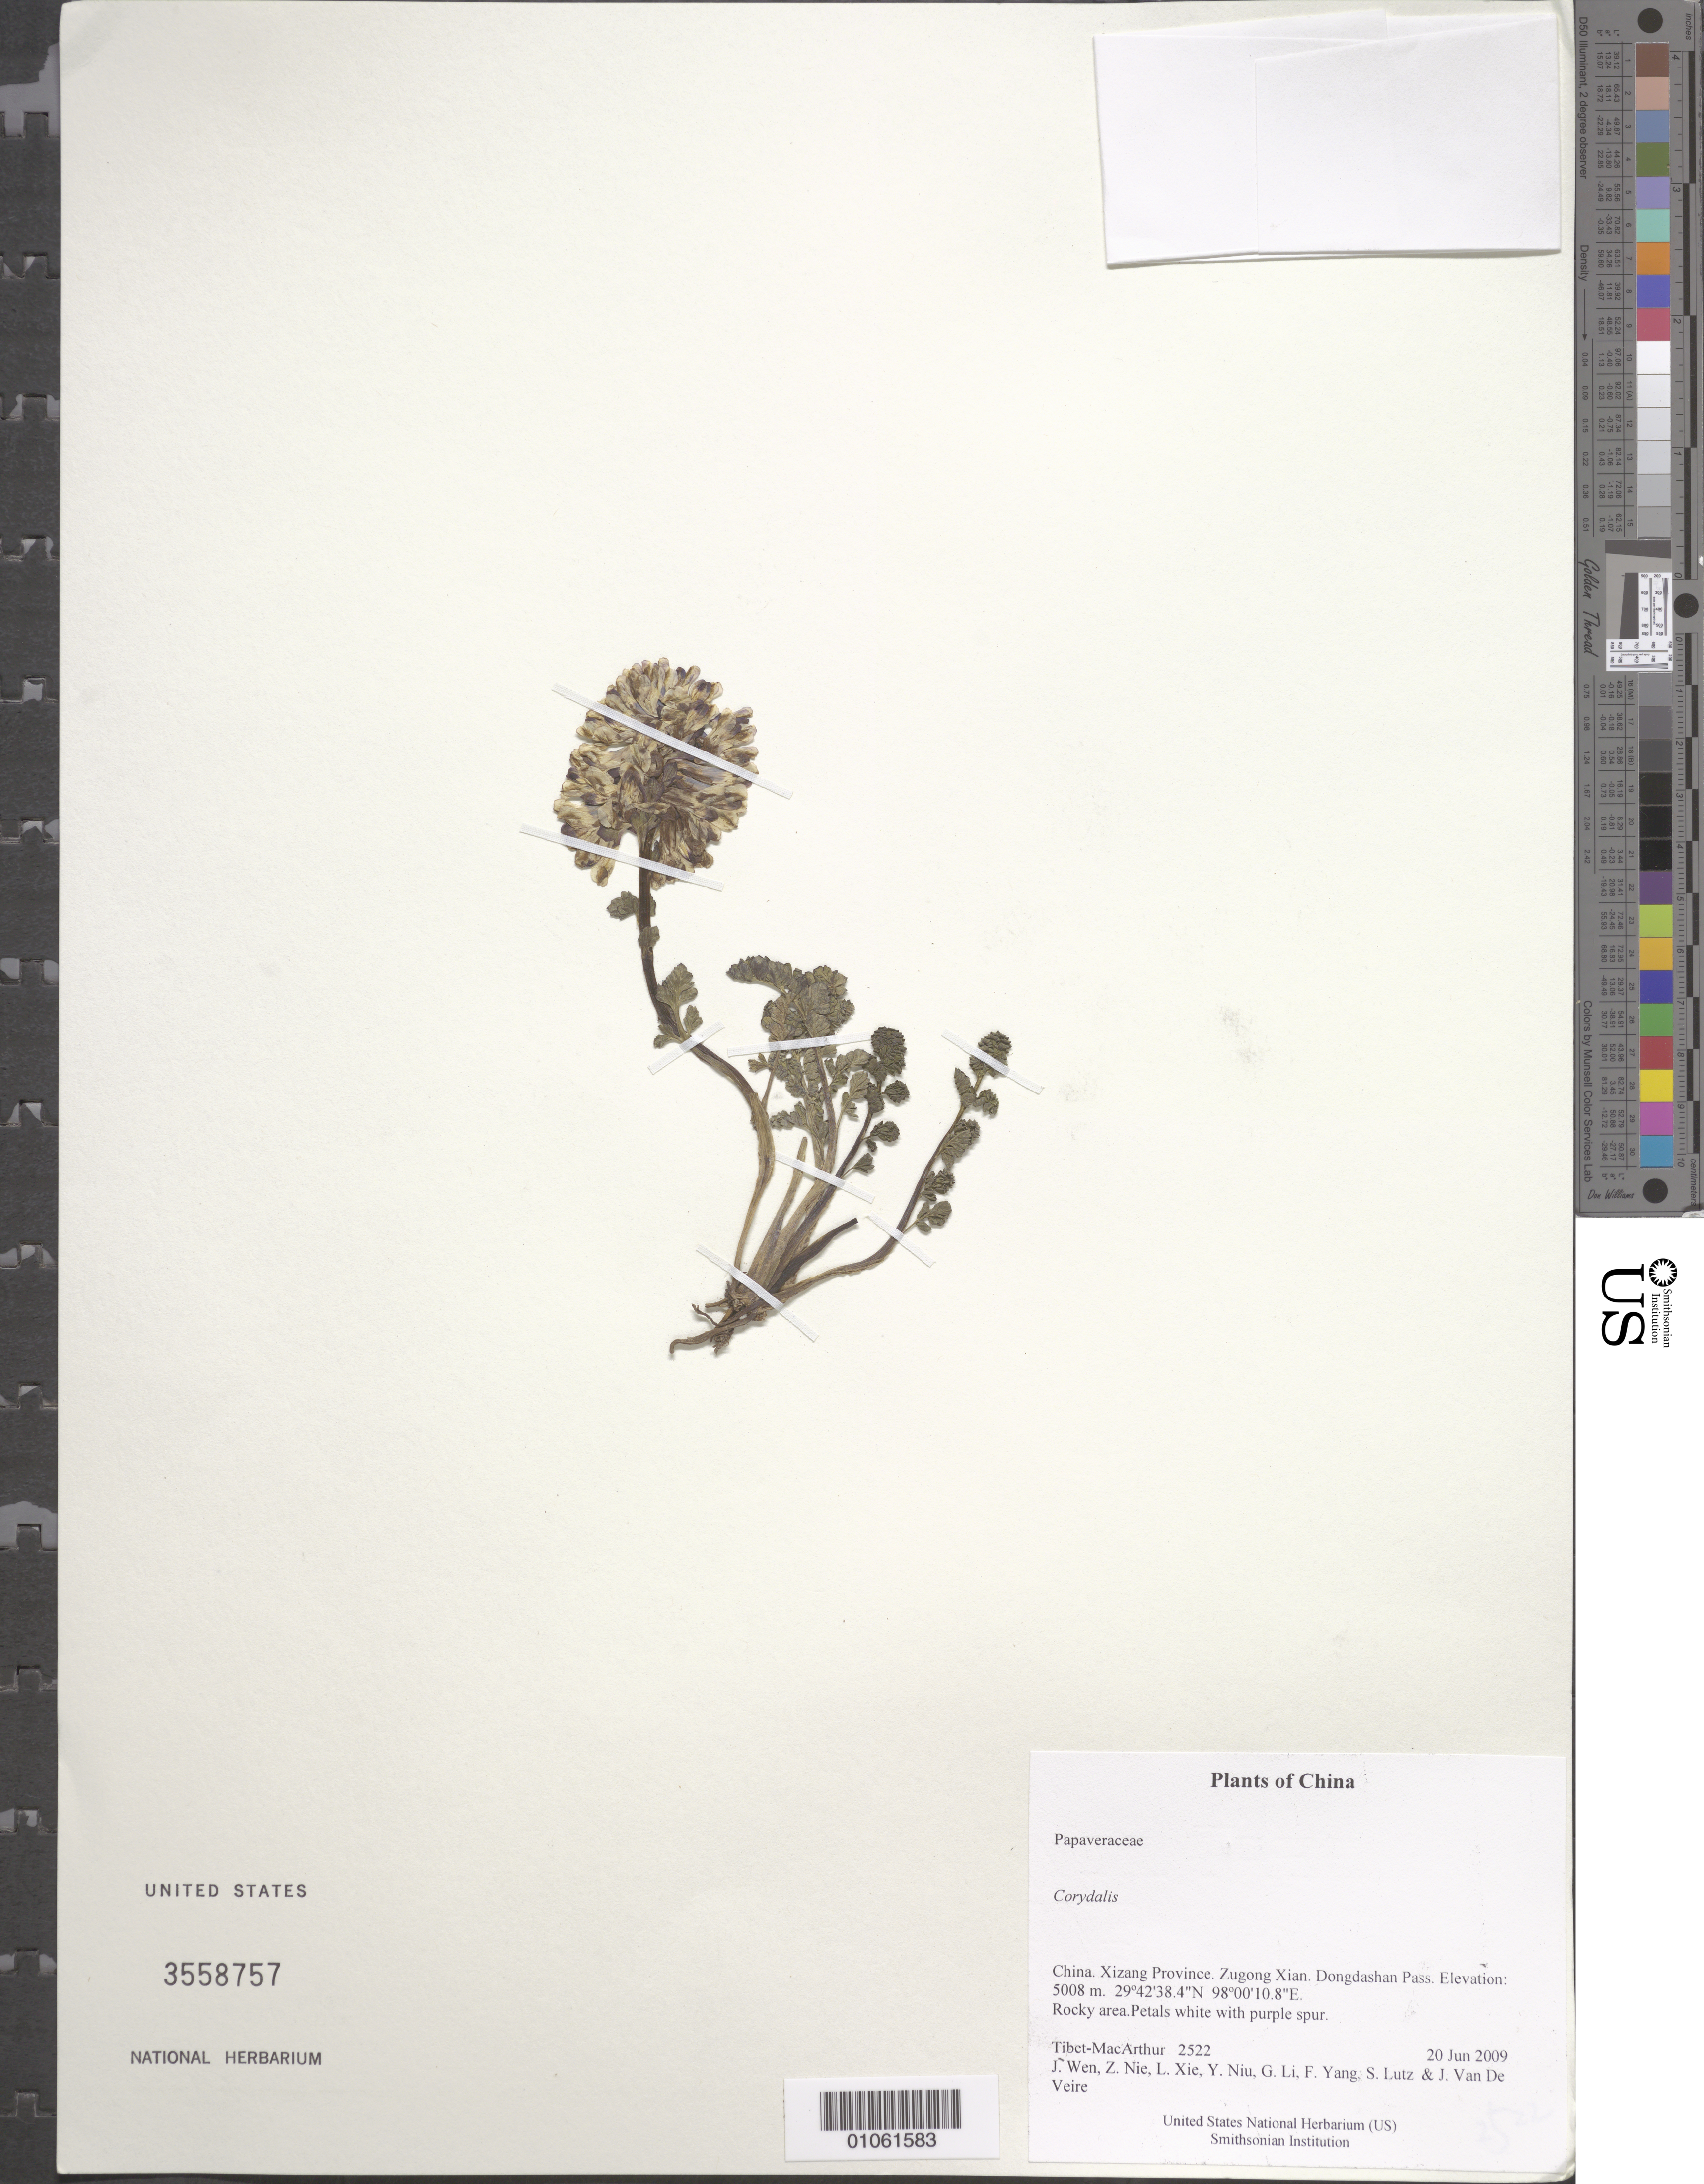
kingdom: Plantae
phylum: Tracheophyta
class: Magnoliopsida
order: Ranunculales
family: Papaveraceae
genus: Corydalis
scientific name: Corydalis sp.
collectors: Tibet-MacArthur, J. Wen, Z. Nie, L. Xie, Y. Niu, G. Li, F. Yang, S. Lutz & J. Van De Veire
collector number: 2522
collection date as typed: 20 Jun 2009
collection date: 2009-06-20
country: China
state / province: Xizang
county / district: Zugong Xian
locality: Dongdashan Pass.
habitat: Rocky area.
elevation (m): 5008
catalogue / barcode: US 3558757